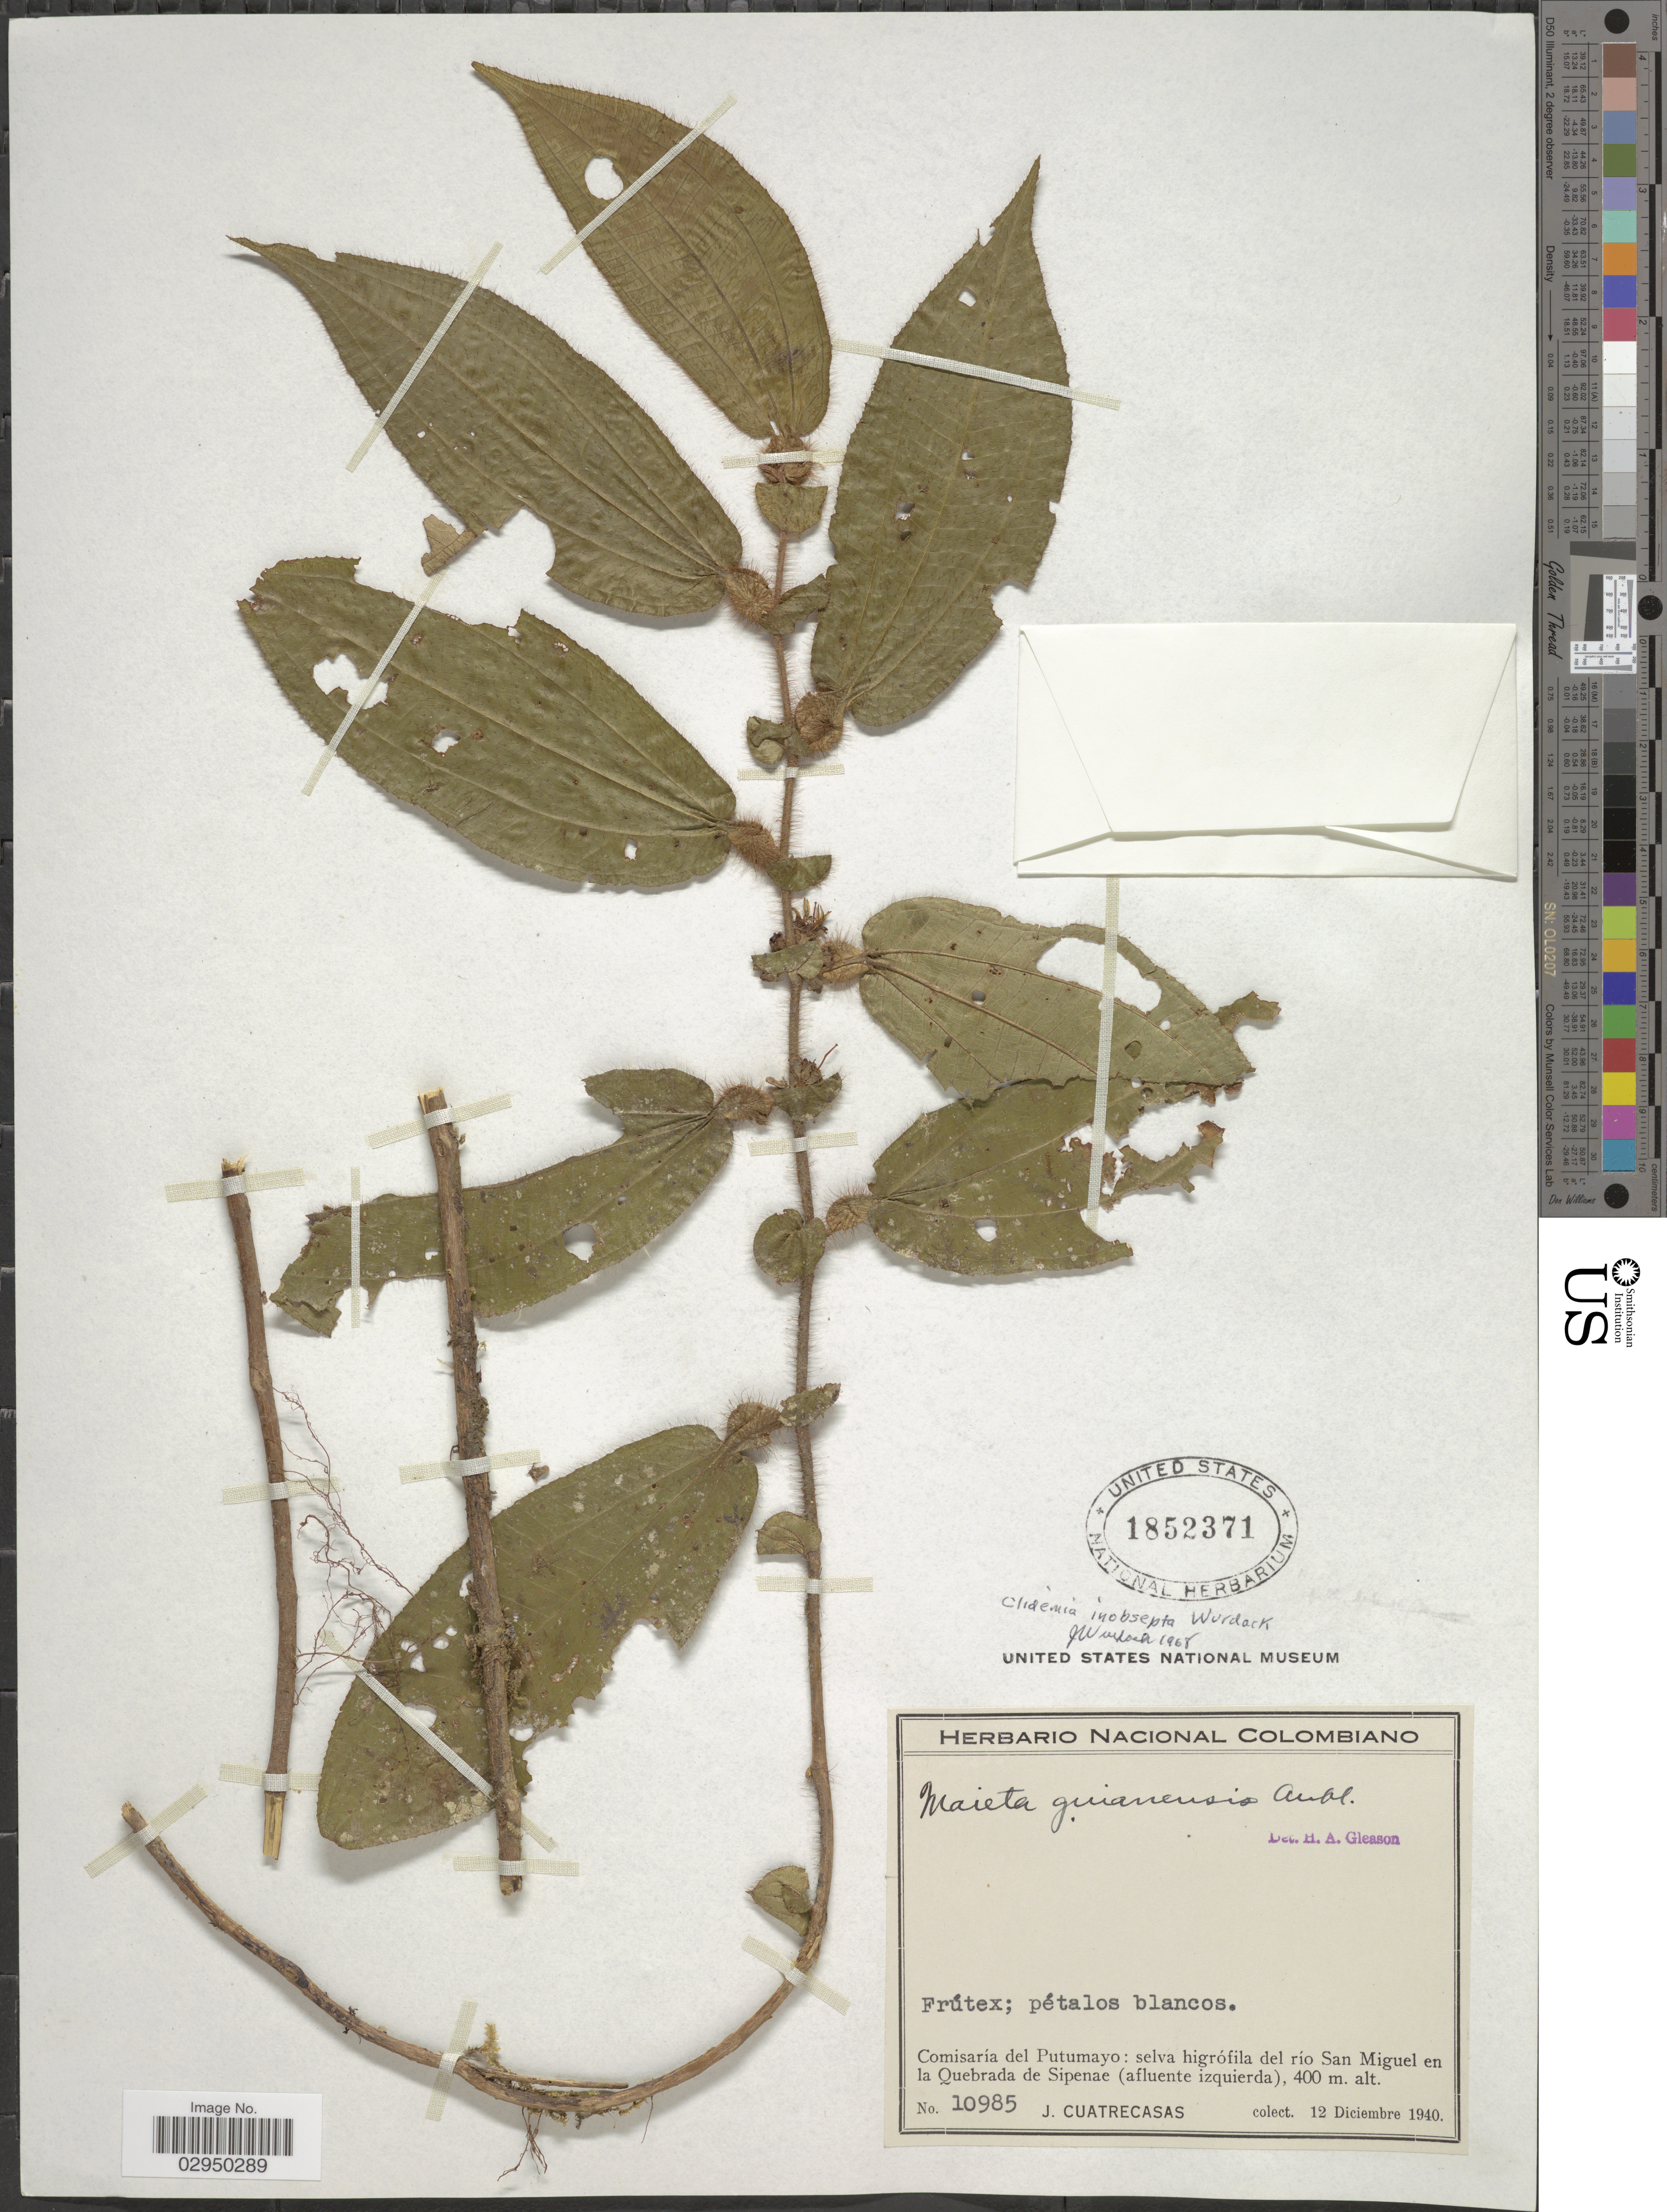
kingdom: Plantae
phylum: Tracheophyta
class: Magnoliopsida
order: Myrtales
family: Melastomataceae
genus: Clidemia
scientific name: Clidemia inobsepta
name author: Wurdack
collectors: J. Cuatrecasas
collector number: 10985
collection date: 1940-12-12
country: Colombia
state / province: Putumayo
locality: Comisaría del Putumayo: selva higrófila del río San Miguel en la Quebrada de Sipenae (afluente izquierda).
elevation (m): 400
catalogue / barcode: US 1852371